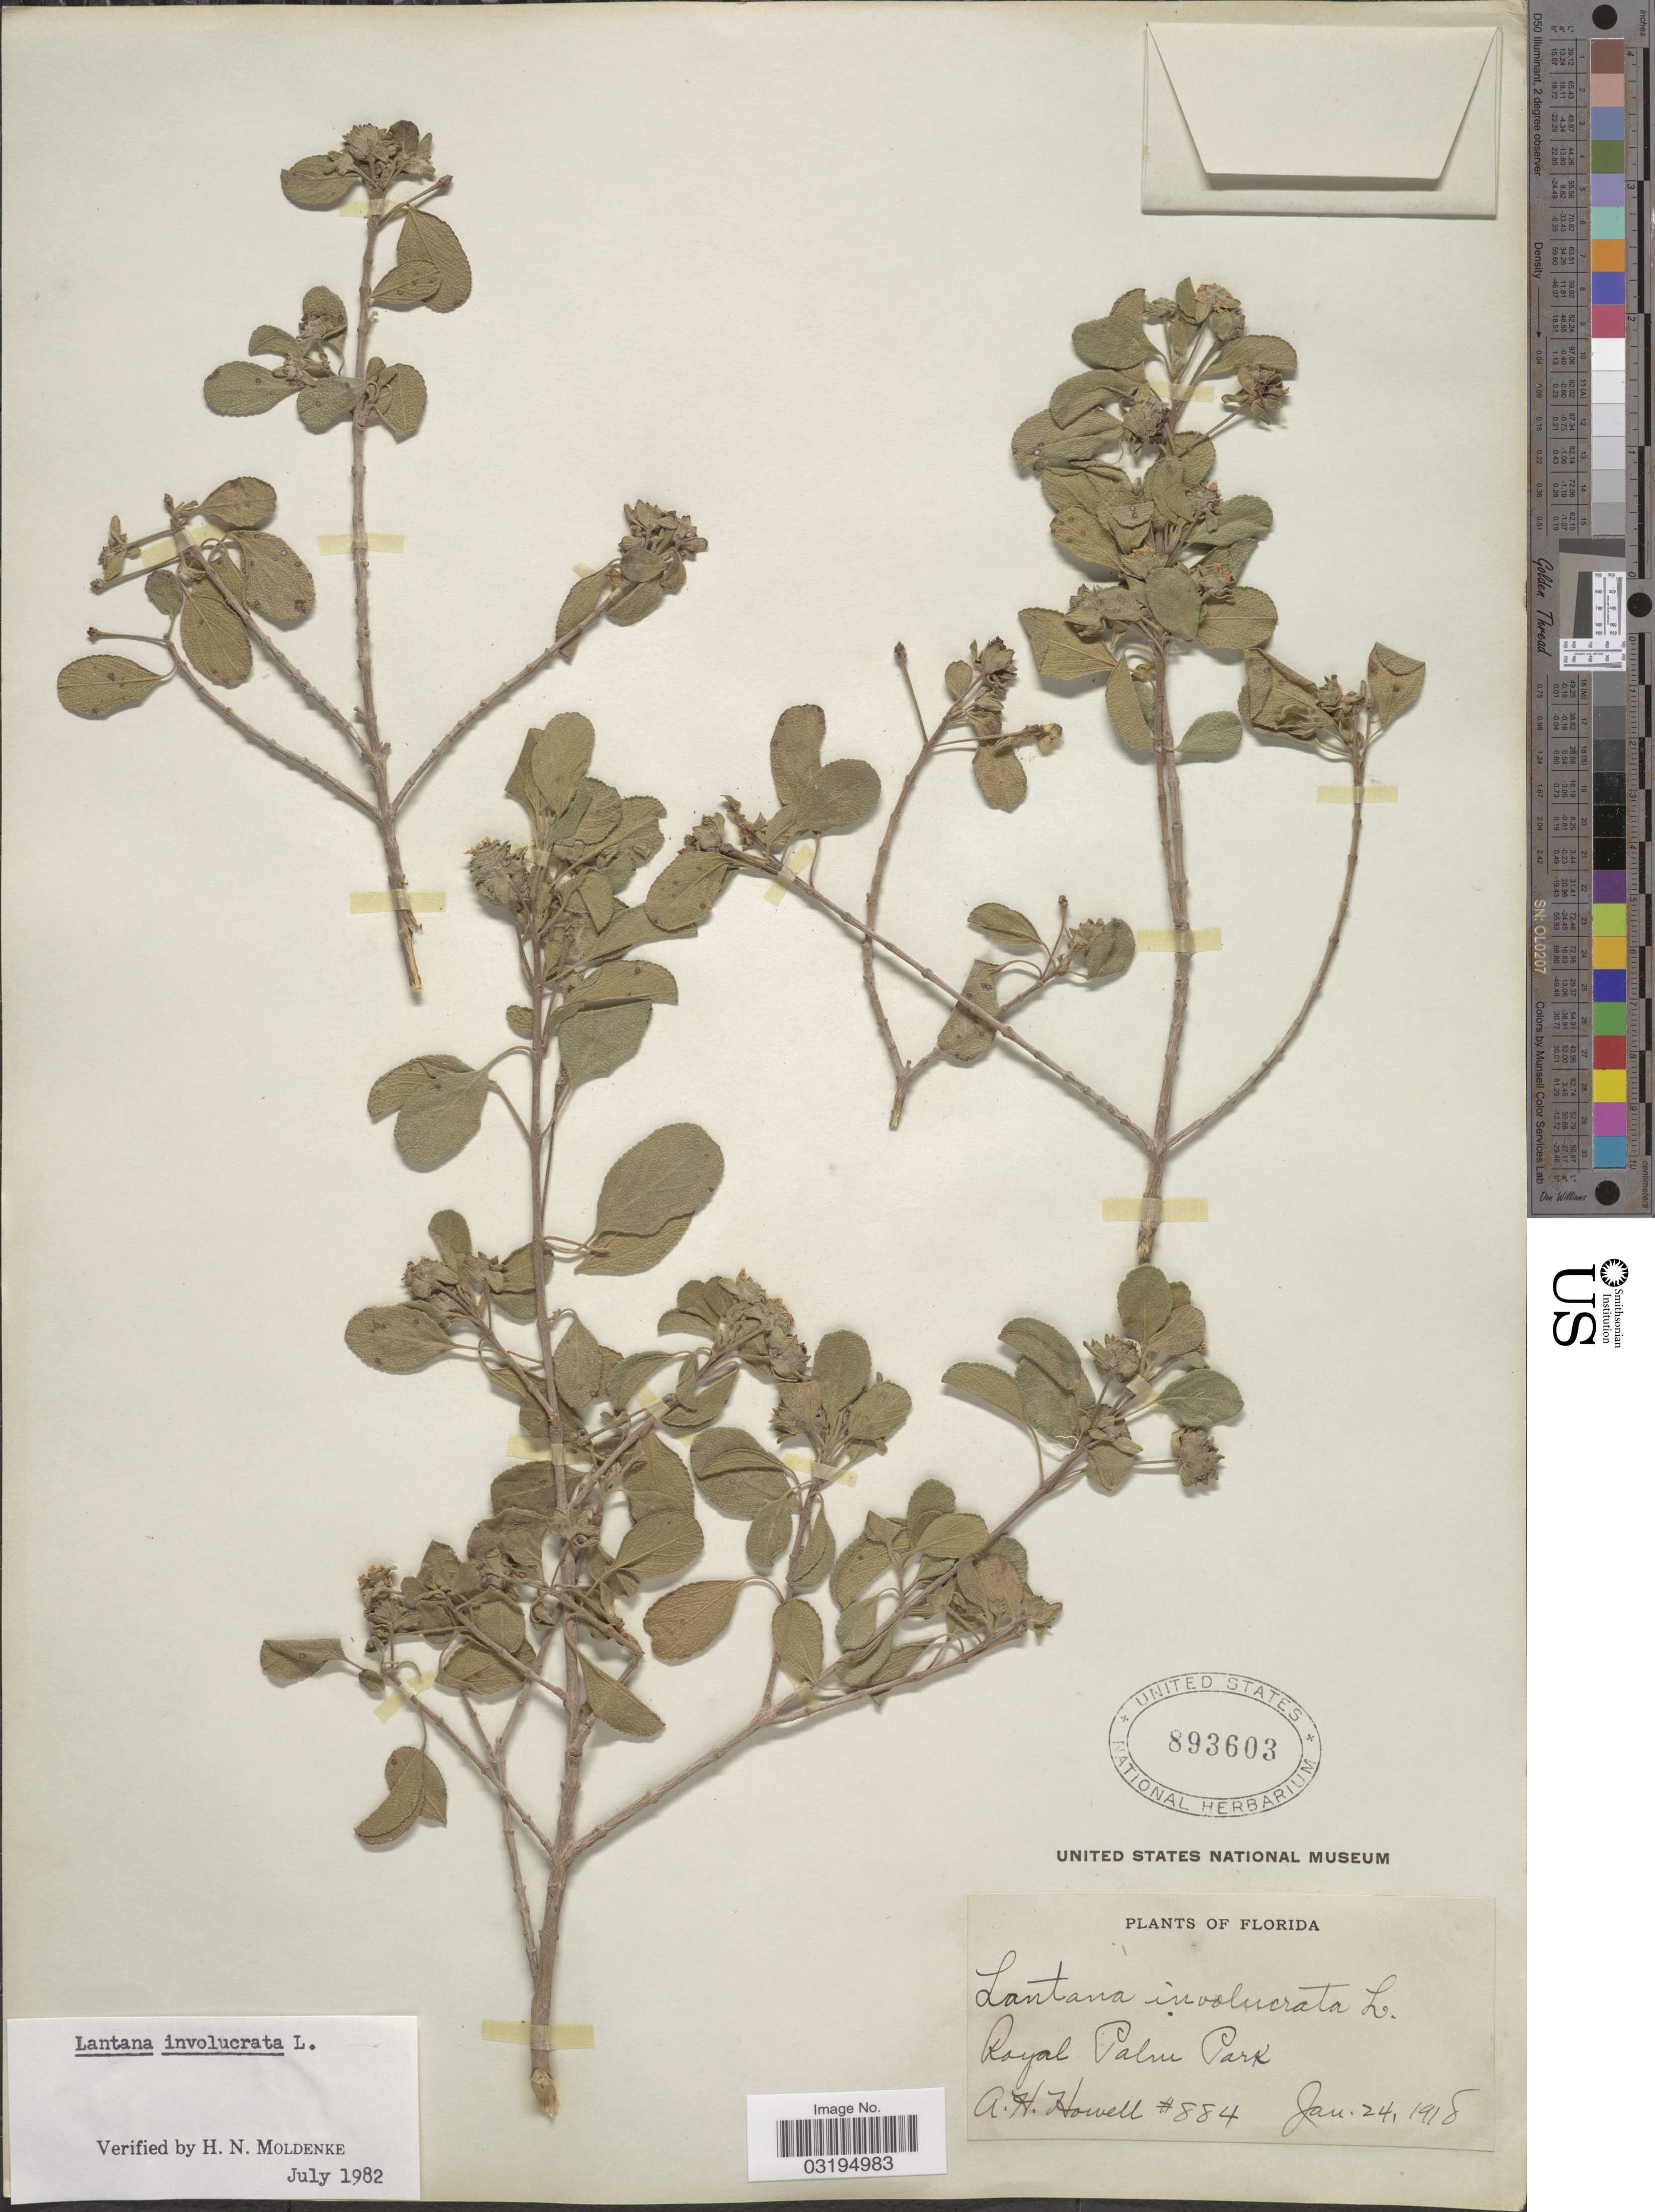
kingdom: Plantae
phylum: Tracheophyta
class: Magnoliopsida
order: Lamiales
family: Verbenaceae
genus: Lantana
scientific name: Lantana involucrata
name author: L.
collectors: A. Howell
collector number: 884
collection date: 1918-01-24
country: United States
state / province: Florida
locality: Royal Palm Park.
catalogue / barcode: US 893603